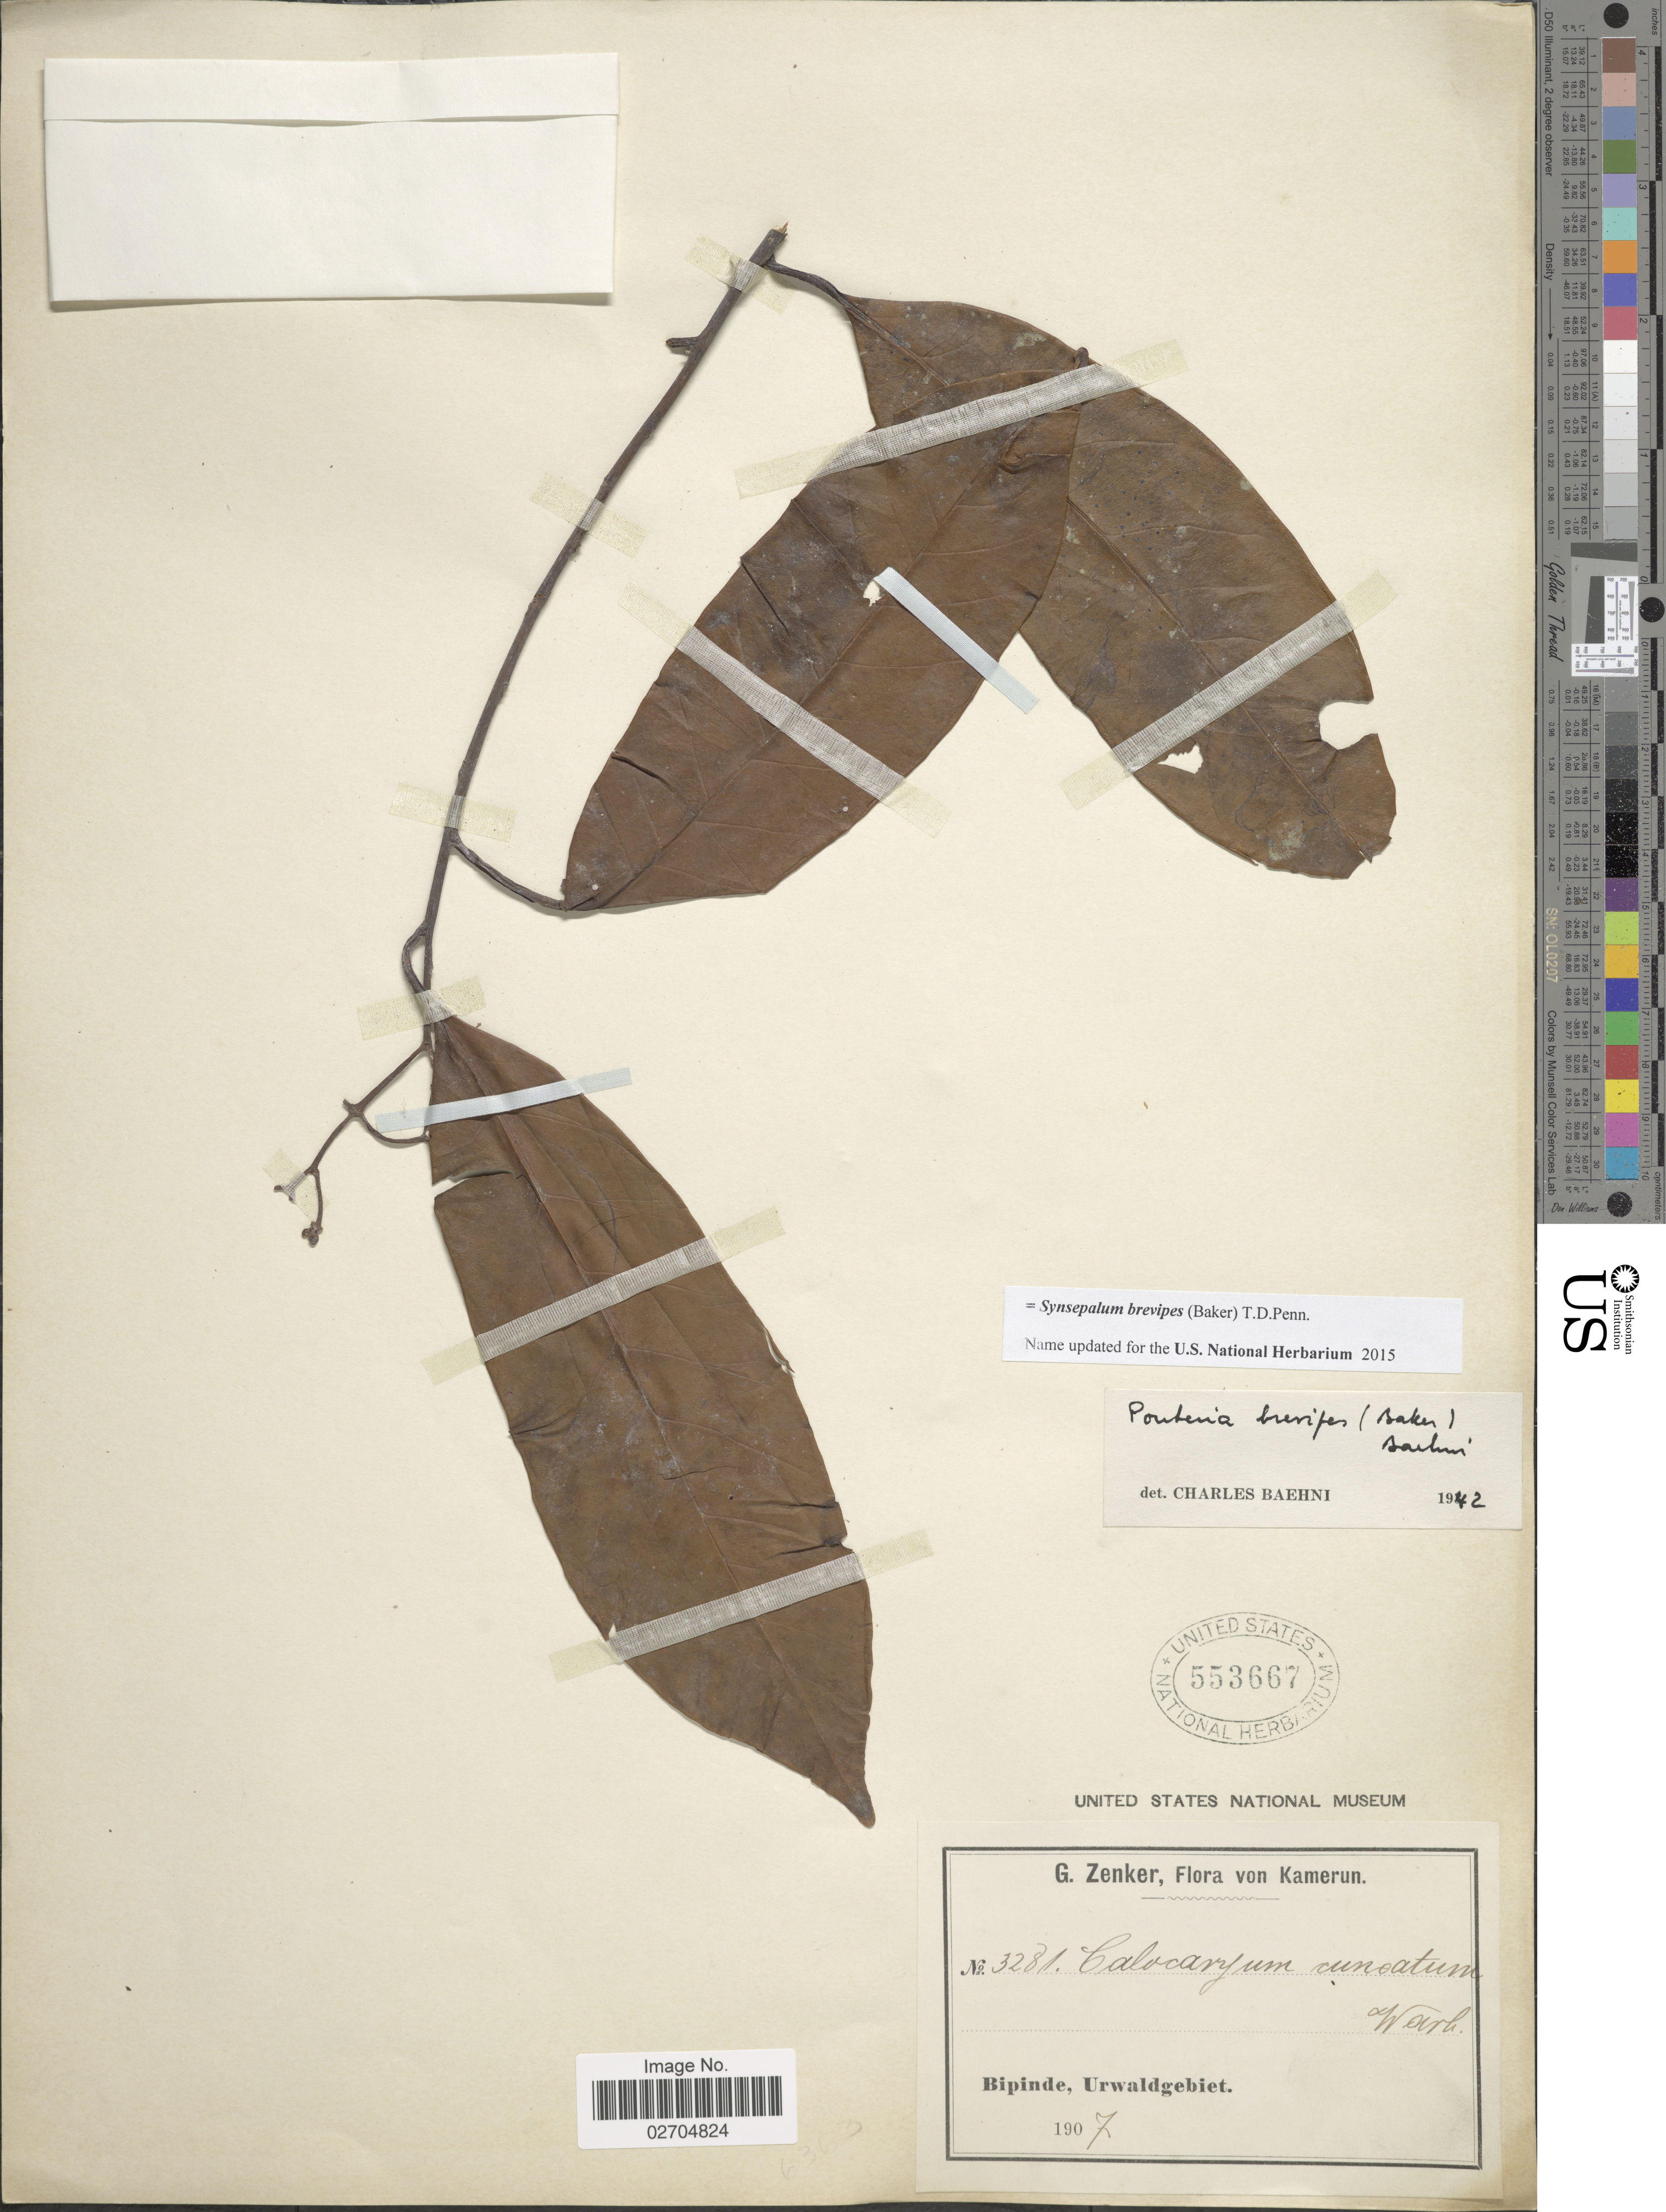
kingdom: Plantae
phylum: Tracheophyta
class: Magnoliopsida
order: Ericales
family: Sapotaceae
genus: Synsepalum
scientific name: Synsepalum brevipes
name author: (Baker) T.D. Penn.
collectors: G. A. Zenker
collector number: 3281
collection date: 1907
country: Cameroon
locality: Kamerun. Bipindi, Urwaldgebiet.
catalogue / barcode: US 553667